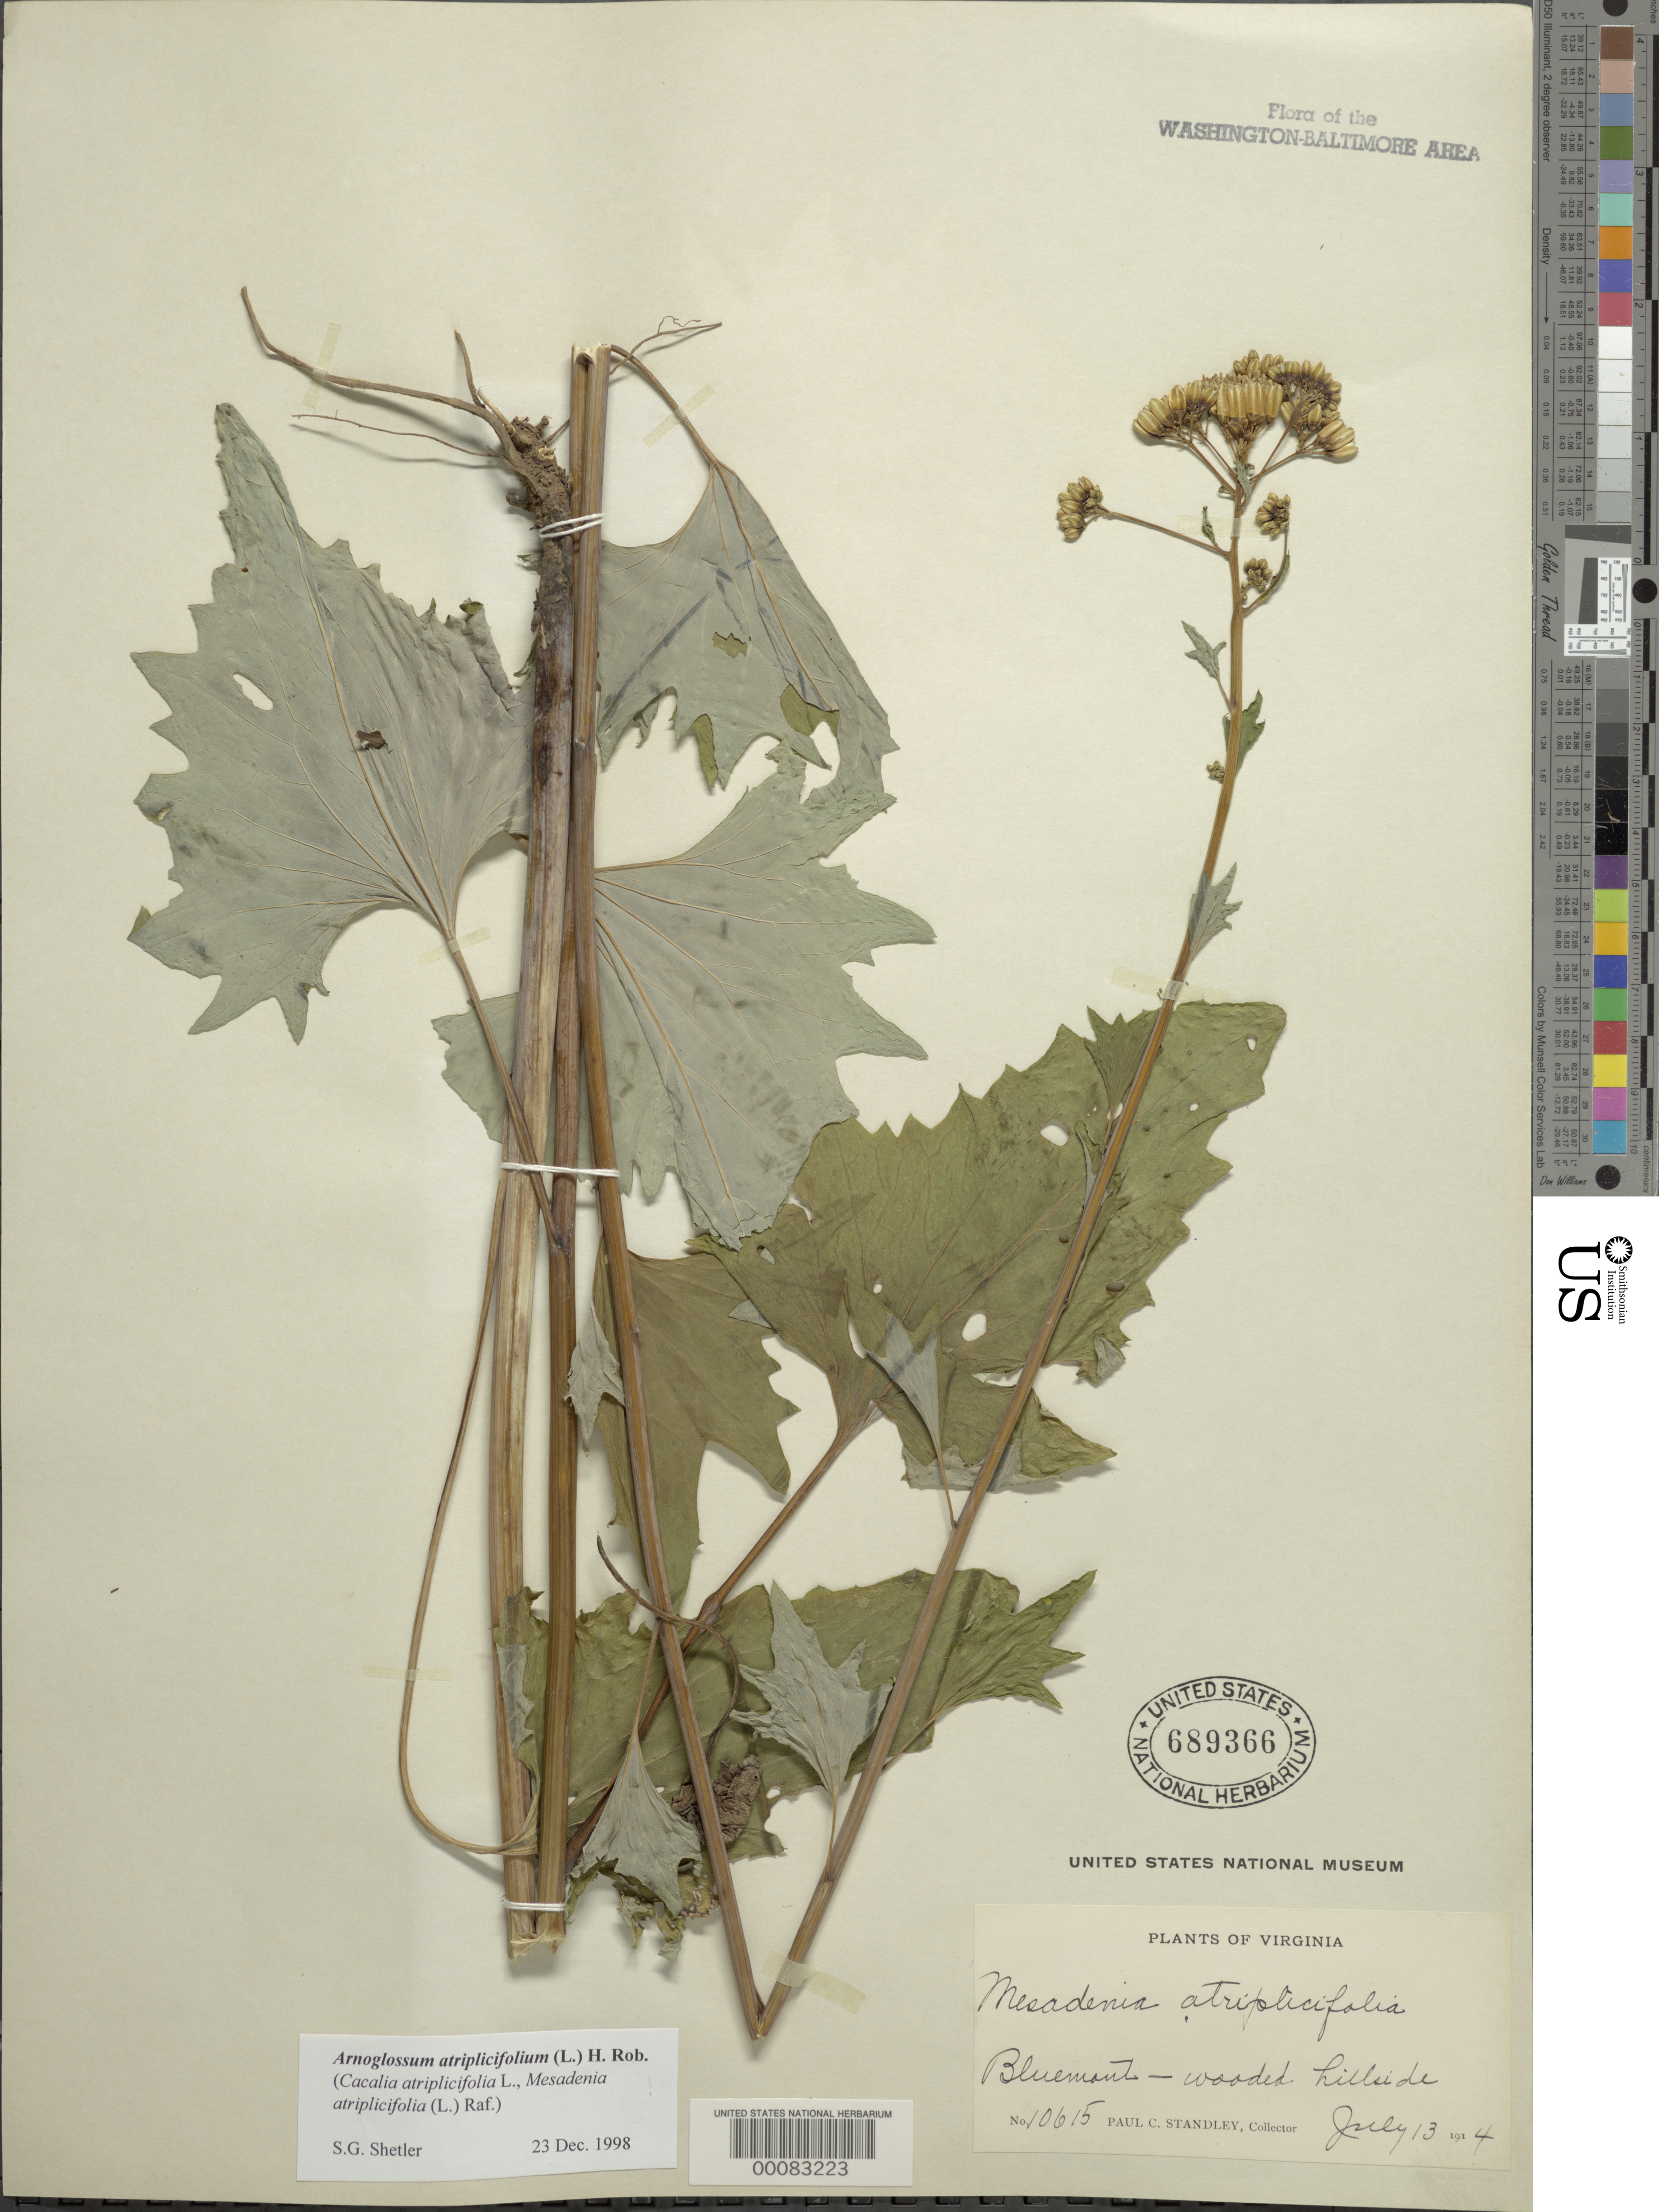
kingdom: Plantae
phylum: Tracheophyta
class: Magnoliopsida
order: Asterales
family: Asteraceae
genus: Arnoglossum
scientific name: Arnoglossum atriplicifolium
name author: (L.) H. Rob.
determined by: Shetler, Stanwyn G., (US), NMNH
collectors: P. C. Standley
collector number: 10615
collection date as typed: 13 Jul 1914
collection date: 1914-07-13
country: United States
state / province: Virginia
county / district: Loudoun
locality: Bluemont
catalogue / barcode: US 689366